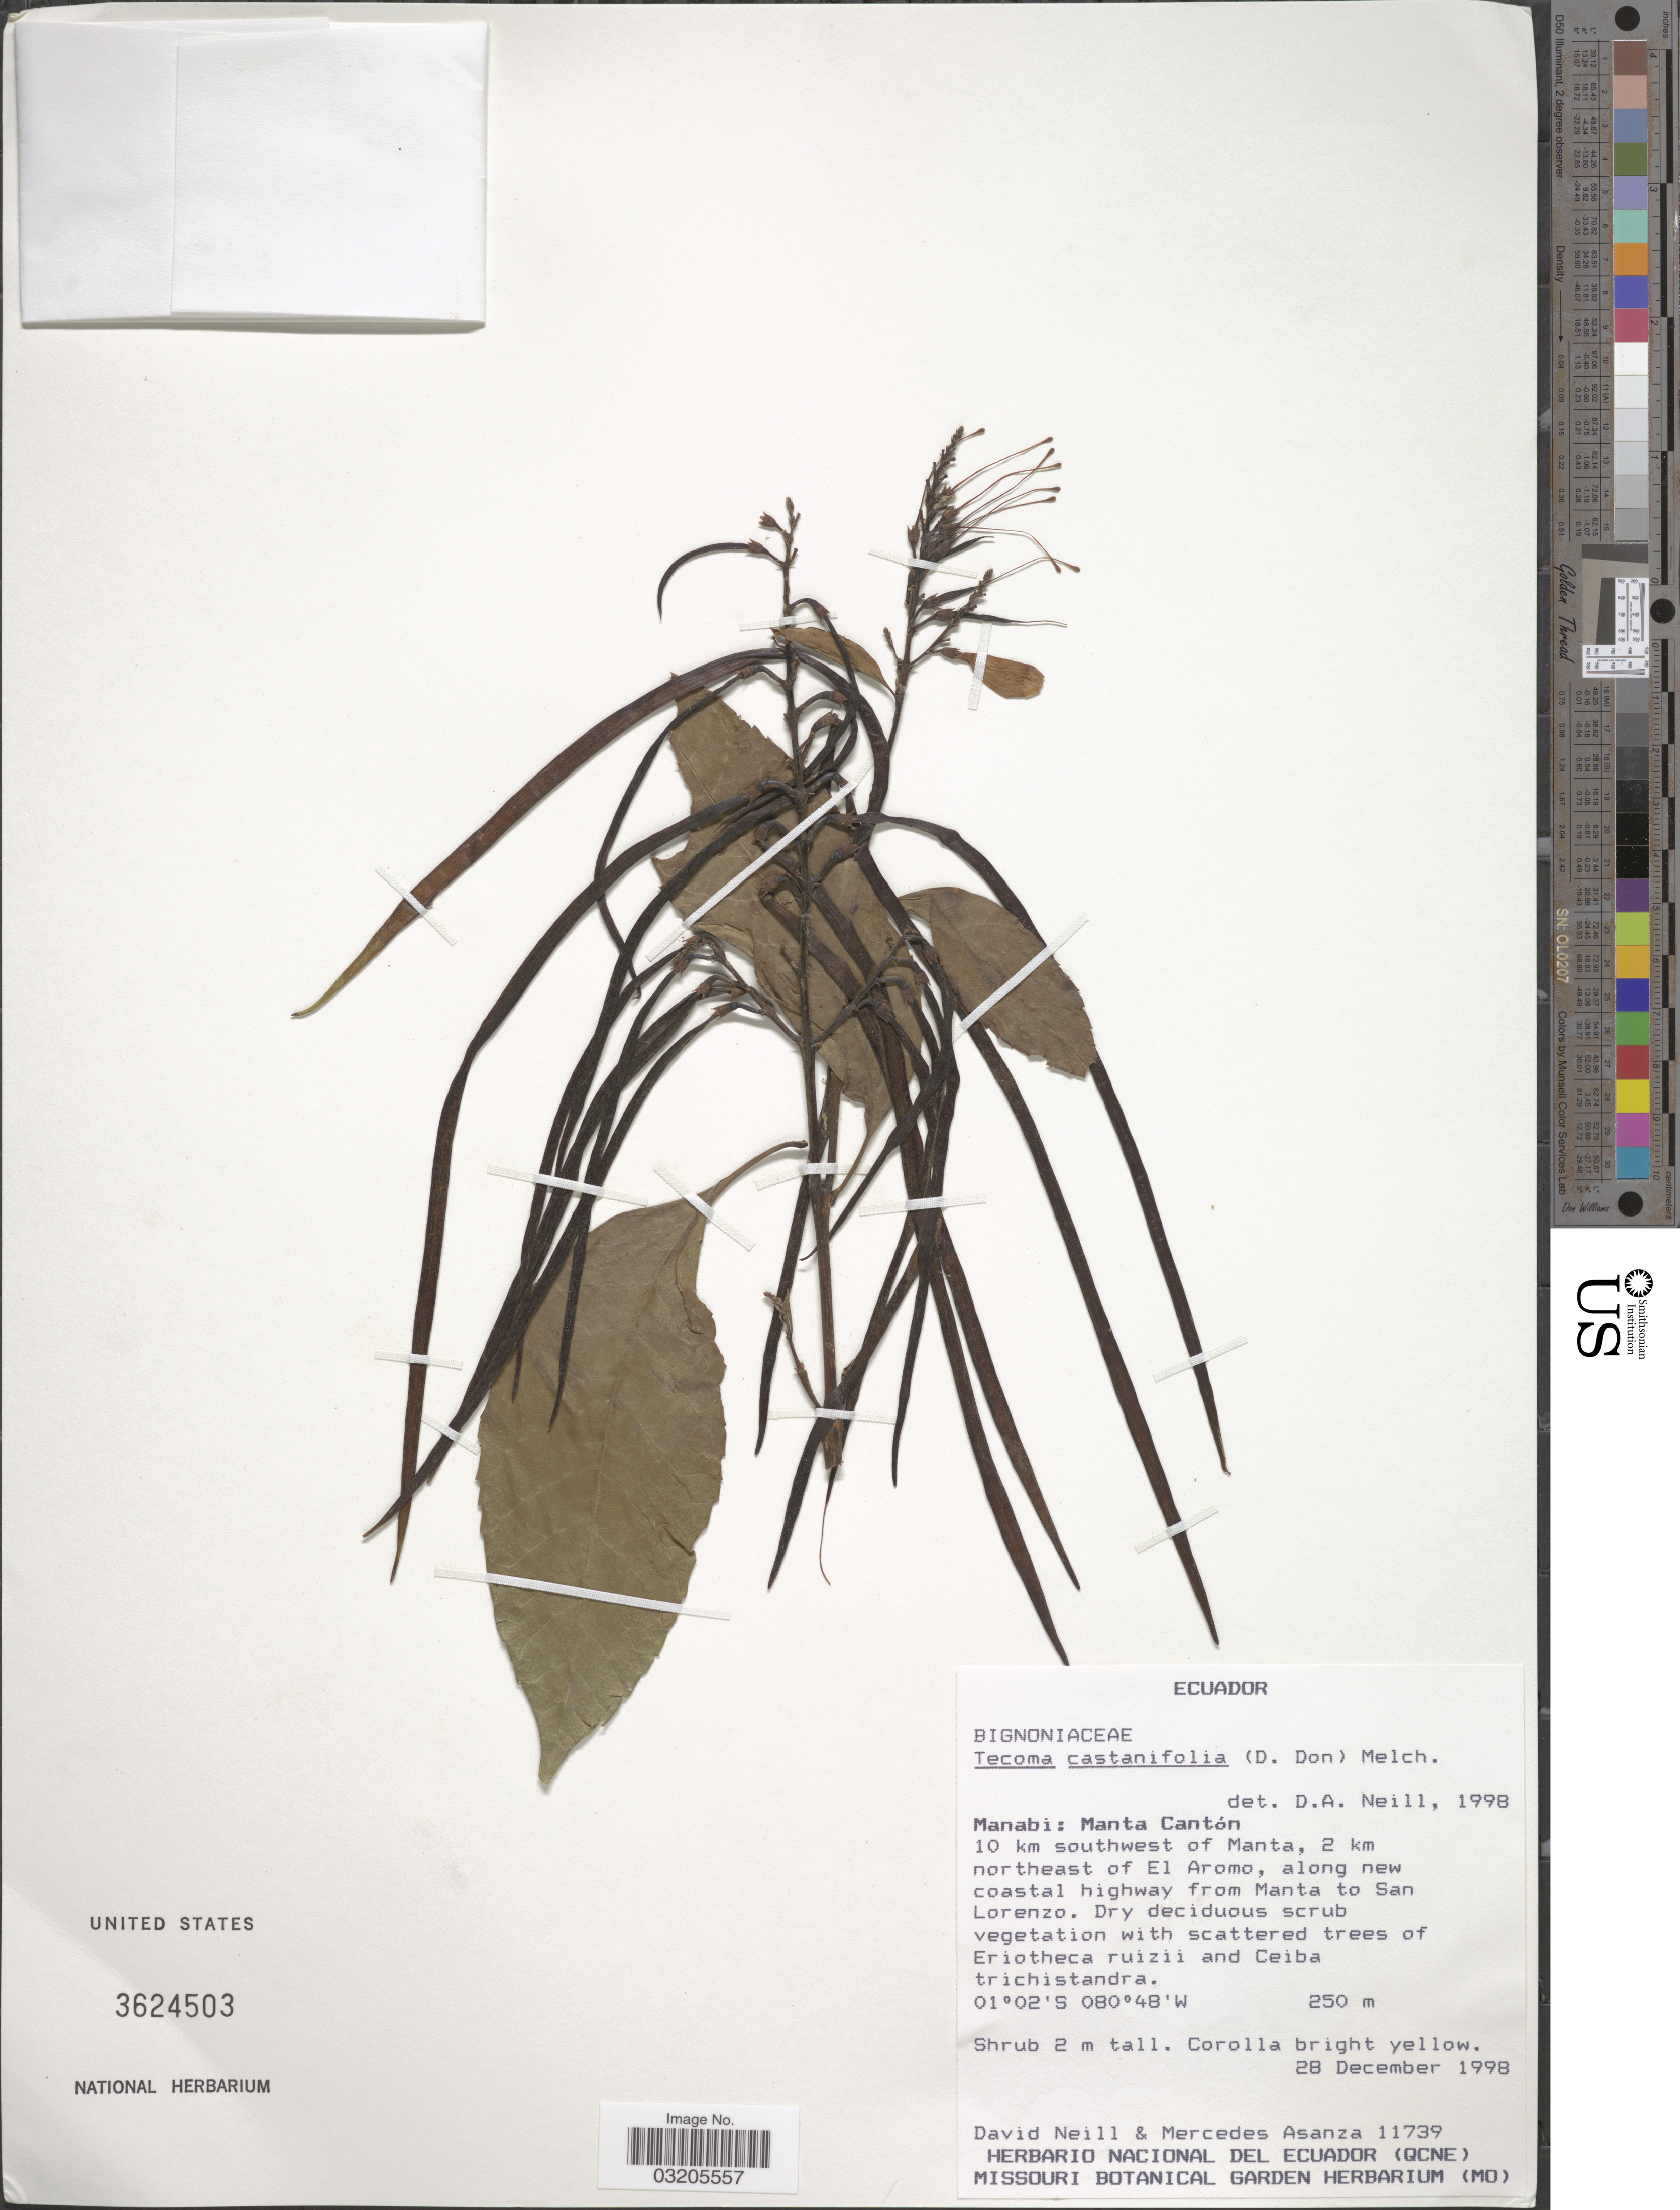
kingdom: Plantae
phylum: Tracheophyta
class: Magnoliopsida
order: Lamiales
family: Bignoniaceae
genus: Tecoma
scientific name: Tecoma castanifolia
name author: (D. Don) Melch.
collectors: D. A. Neill & M. Asanza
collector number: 11739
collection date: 1998-12-28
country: Ecuador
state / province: Manabí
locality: Manta Cantón. 10 km southwest of Manta, 2 km northeast of El Aromo, along new coastal highway from Manta to San Lorenzo.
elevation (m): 250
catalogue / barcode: US 3624503